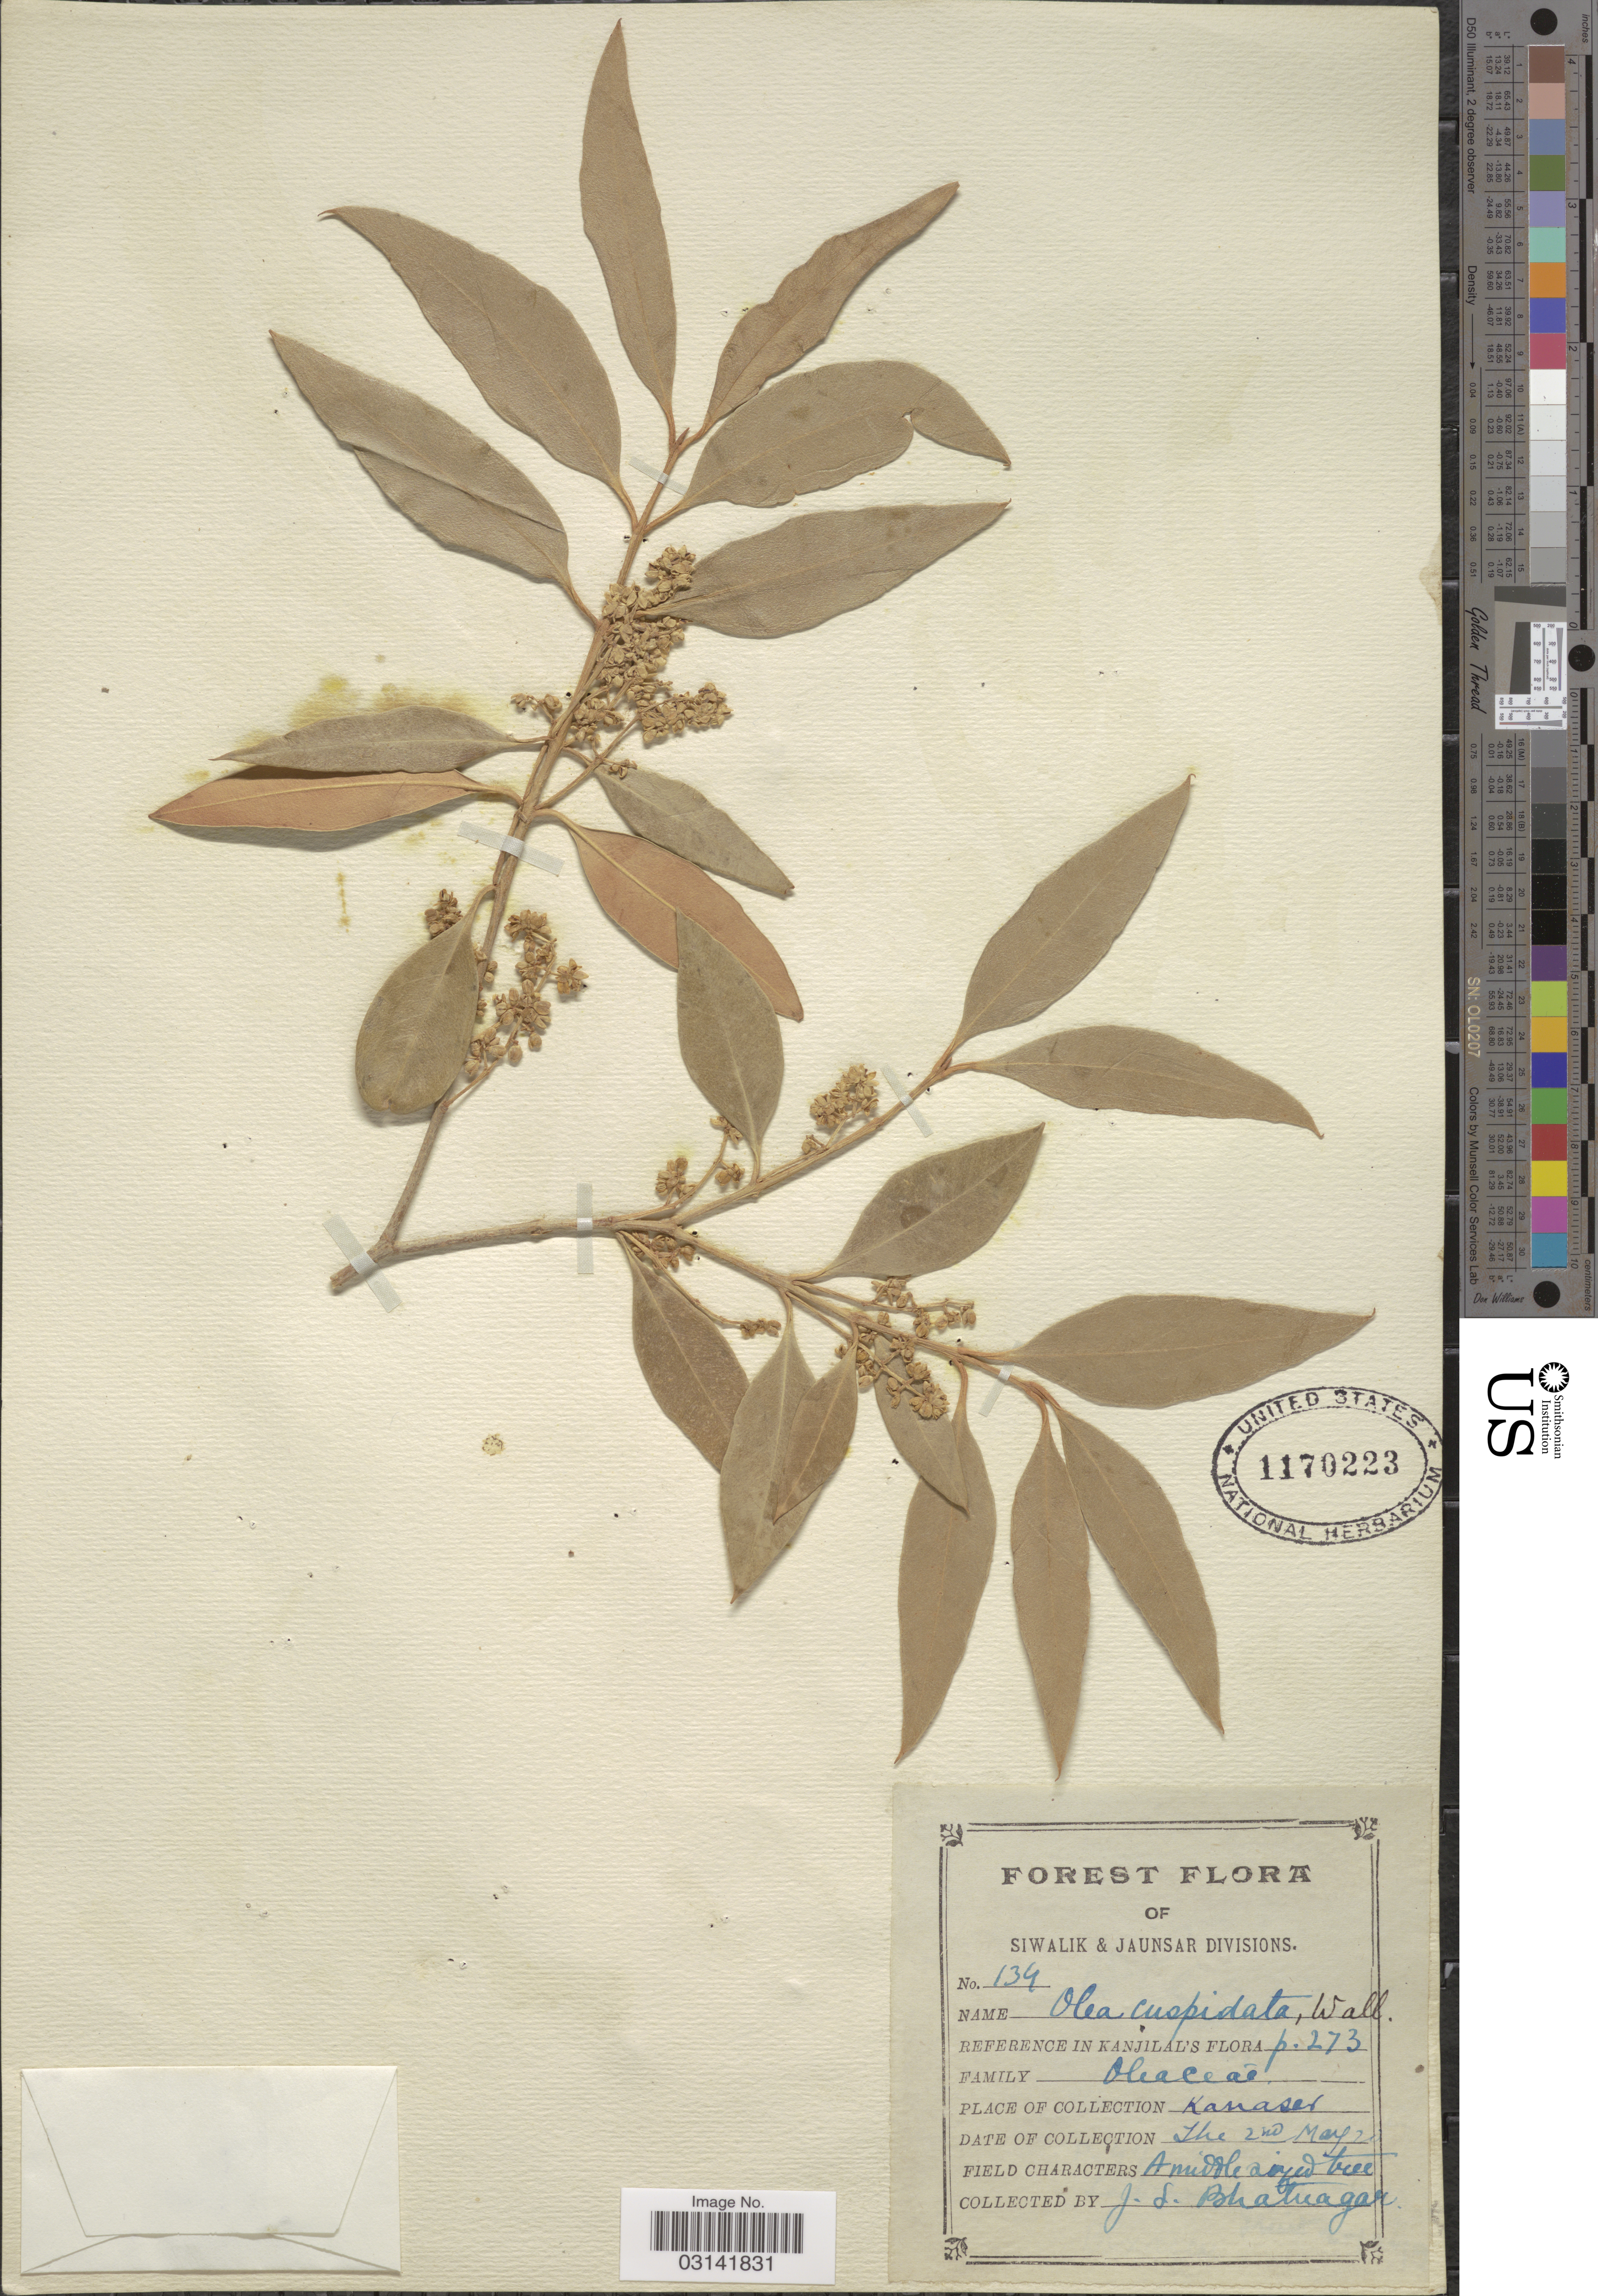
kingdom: Plantae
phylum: Tracheophyta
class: Magnoliopsida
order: Lamiales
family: Oleaceae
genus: Olea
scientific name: Olea europaea subsp. cuspidata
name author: (Wall. & G. Don) Cif.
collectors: J. Bhatuagar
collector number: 134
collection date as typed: Transcribed d/m/y: 2/5/20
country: India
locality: Siwalik & Jaunsar Divisions. Kanasar.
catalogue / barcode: US 1170223